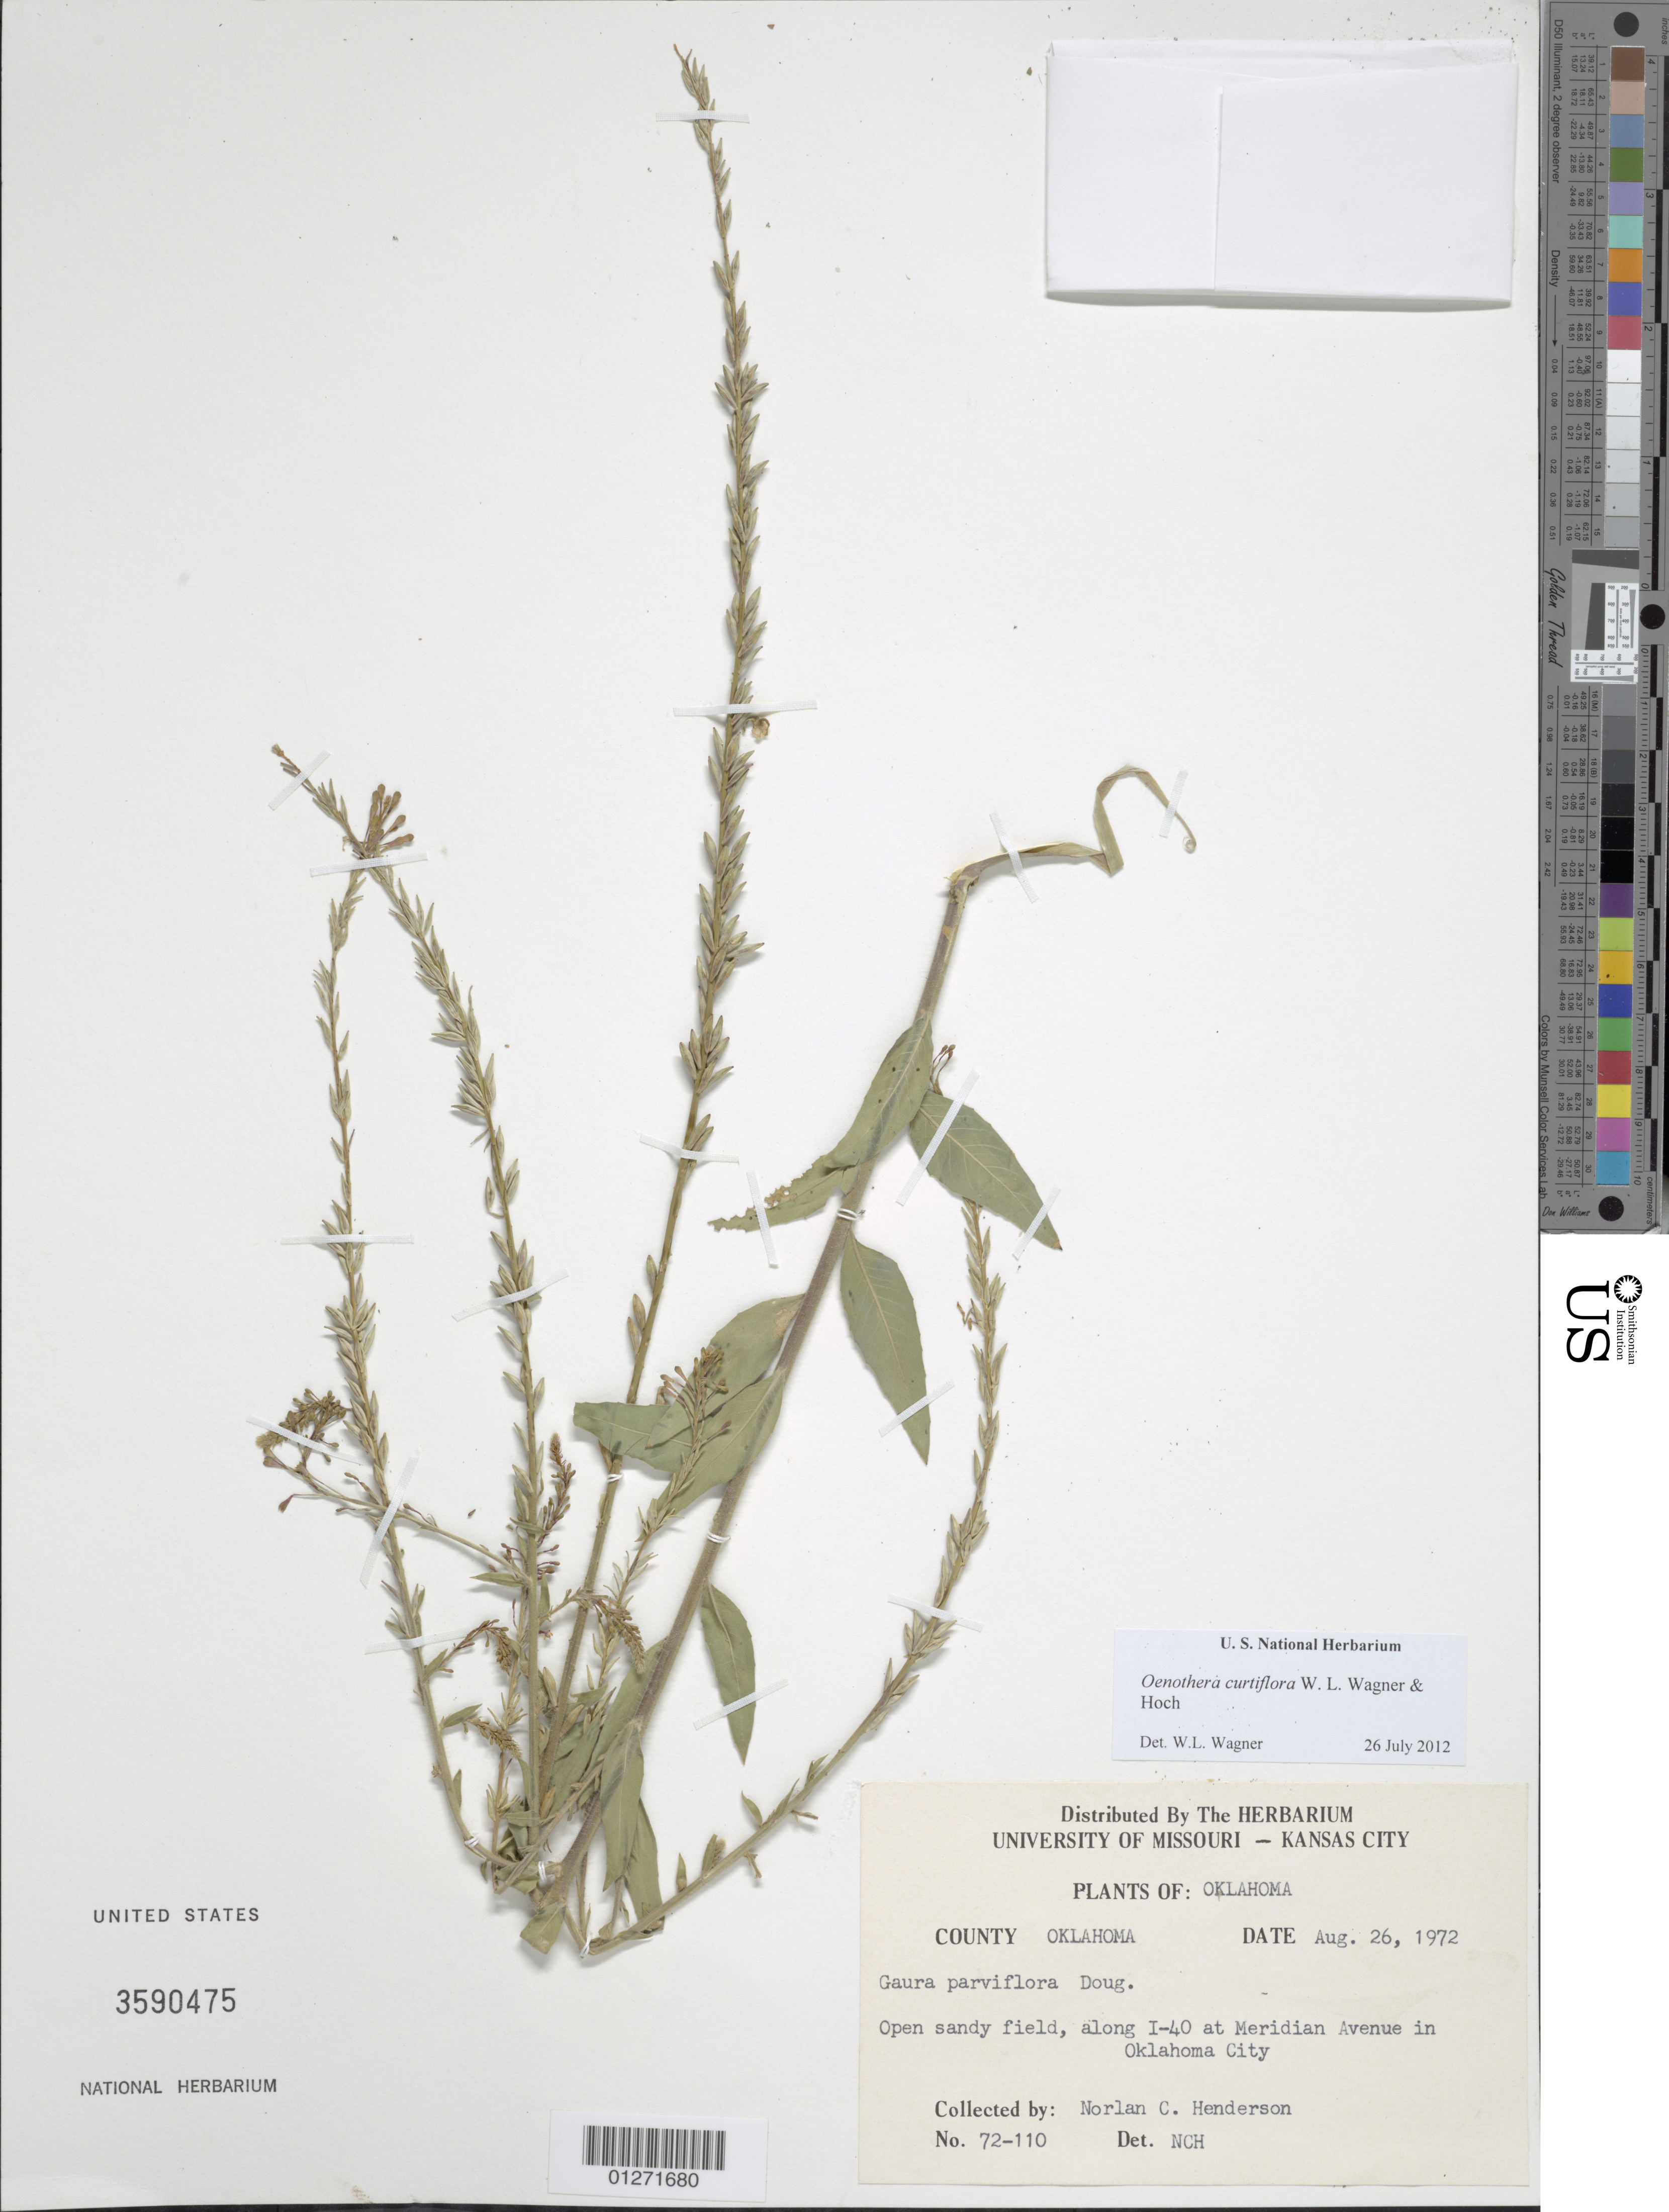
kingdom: Plantae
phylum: Tracheophyta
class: Magnoliopsida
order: Myrtales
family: Onagraceae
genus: Oenothera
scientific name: Oenothera curtiflora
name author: W.L. Wagner & Hoch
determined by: Wagner, W. L., (BOT), Smithsonian Institution - National Museum of Natural History (UNITED STATES)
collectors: N. C. Henderson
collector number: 72-110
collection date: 1972-08-26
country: United States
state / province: Oklahoma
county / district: Oklahoma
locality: Along I-40 at Meridian Avenue in Oklahoma City.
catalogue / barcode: US 3590475